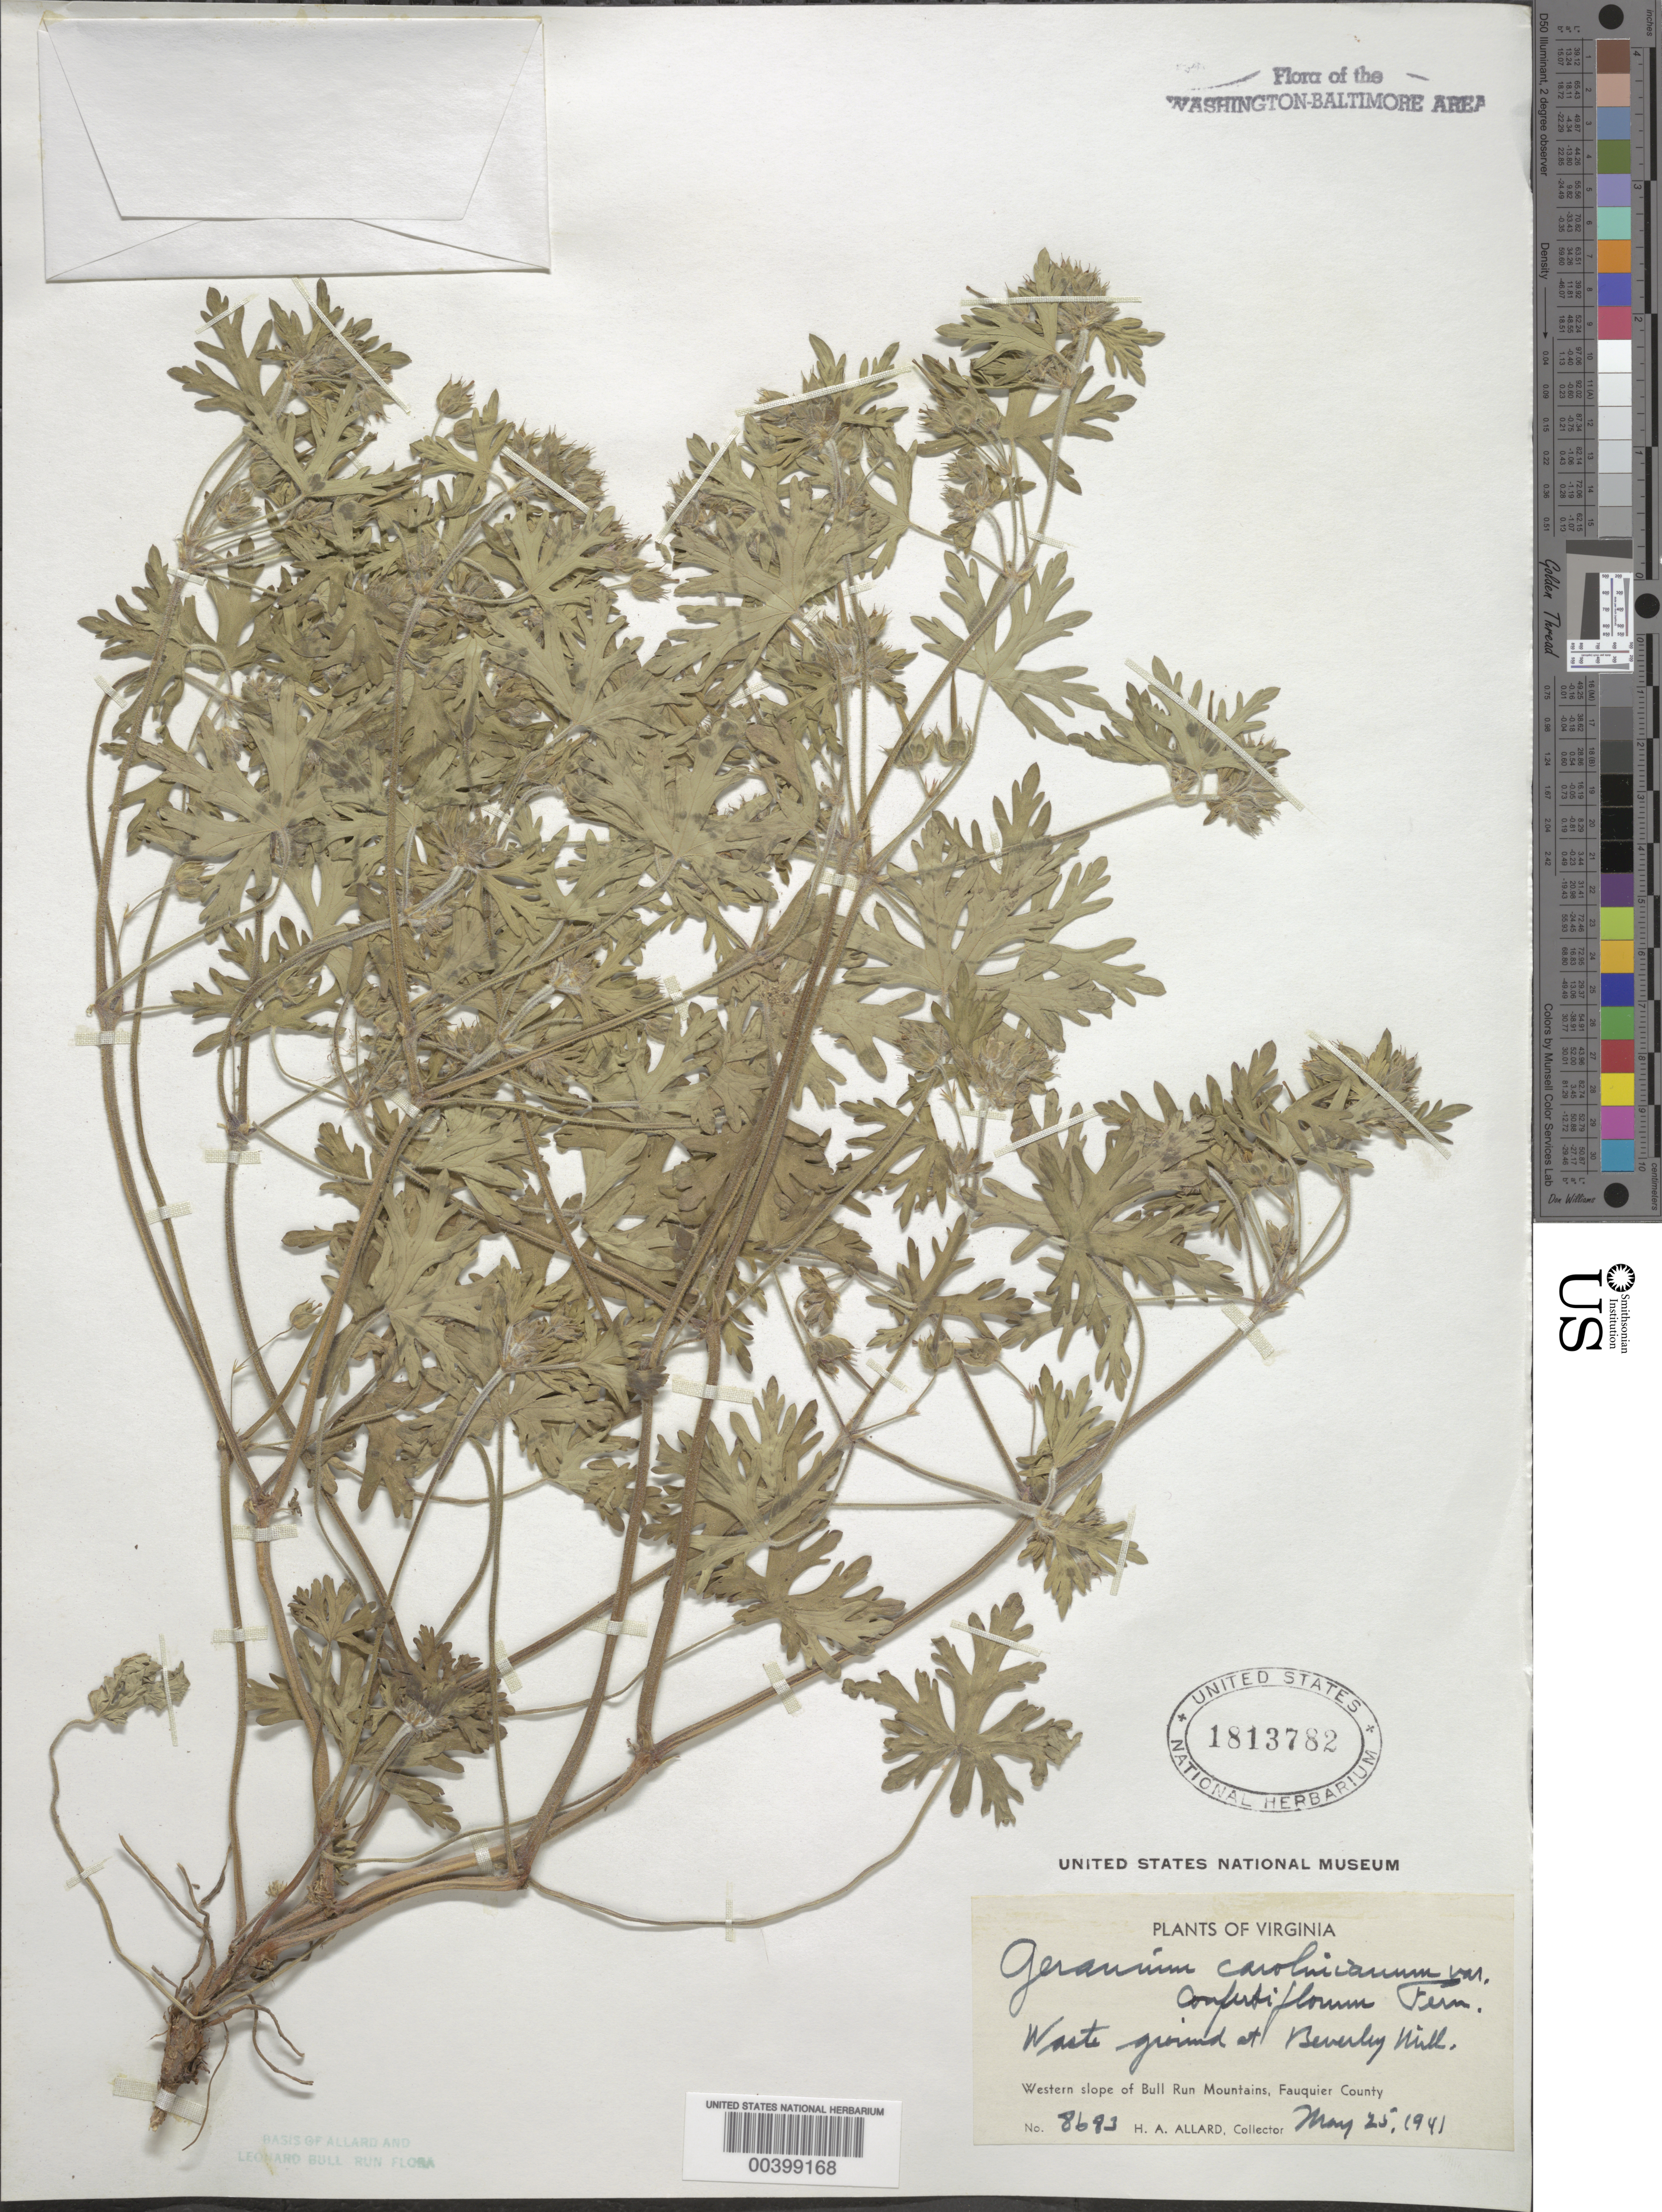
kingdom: Plantae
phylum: Tracheophyta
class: Magnoliopsida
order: Geraniales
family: Geraniaceae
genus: Geranium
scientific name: Geranium carolinianum var. confertiflorum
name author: Fernald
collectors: H. A. Allard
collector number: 8683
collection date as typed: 25 May 1941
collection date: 1941-05-25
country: United States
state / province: Virginia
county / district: Fauquier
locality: Beverley Mill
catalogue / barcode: US 1813782